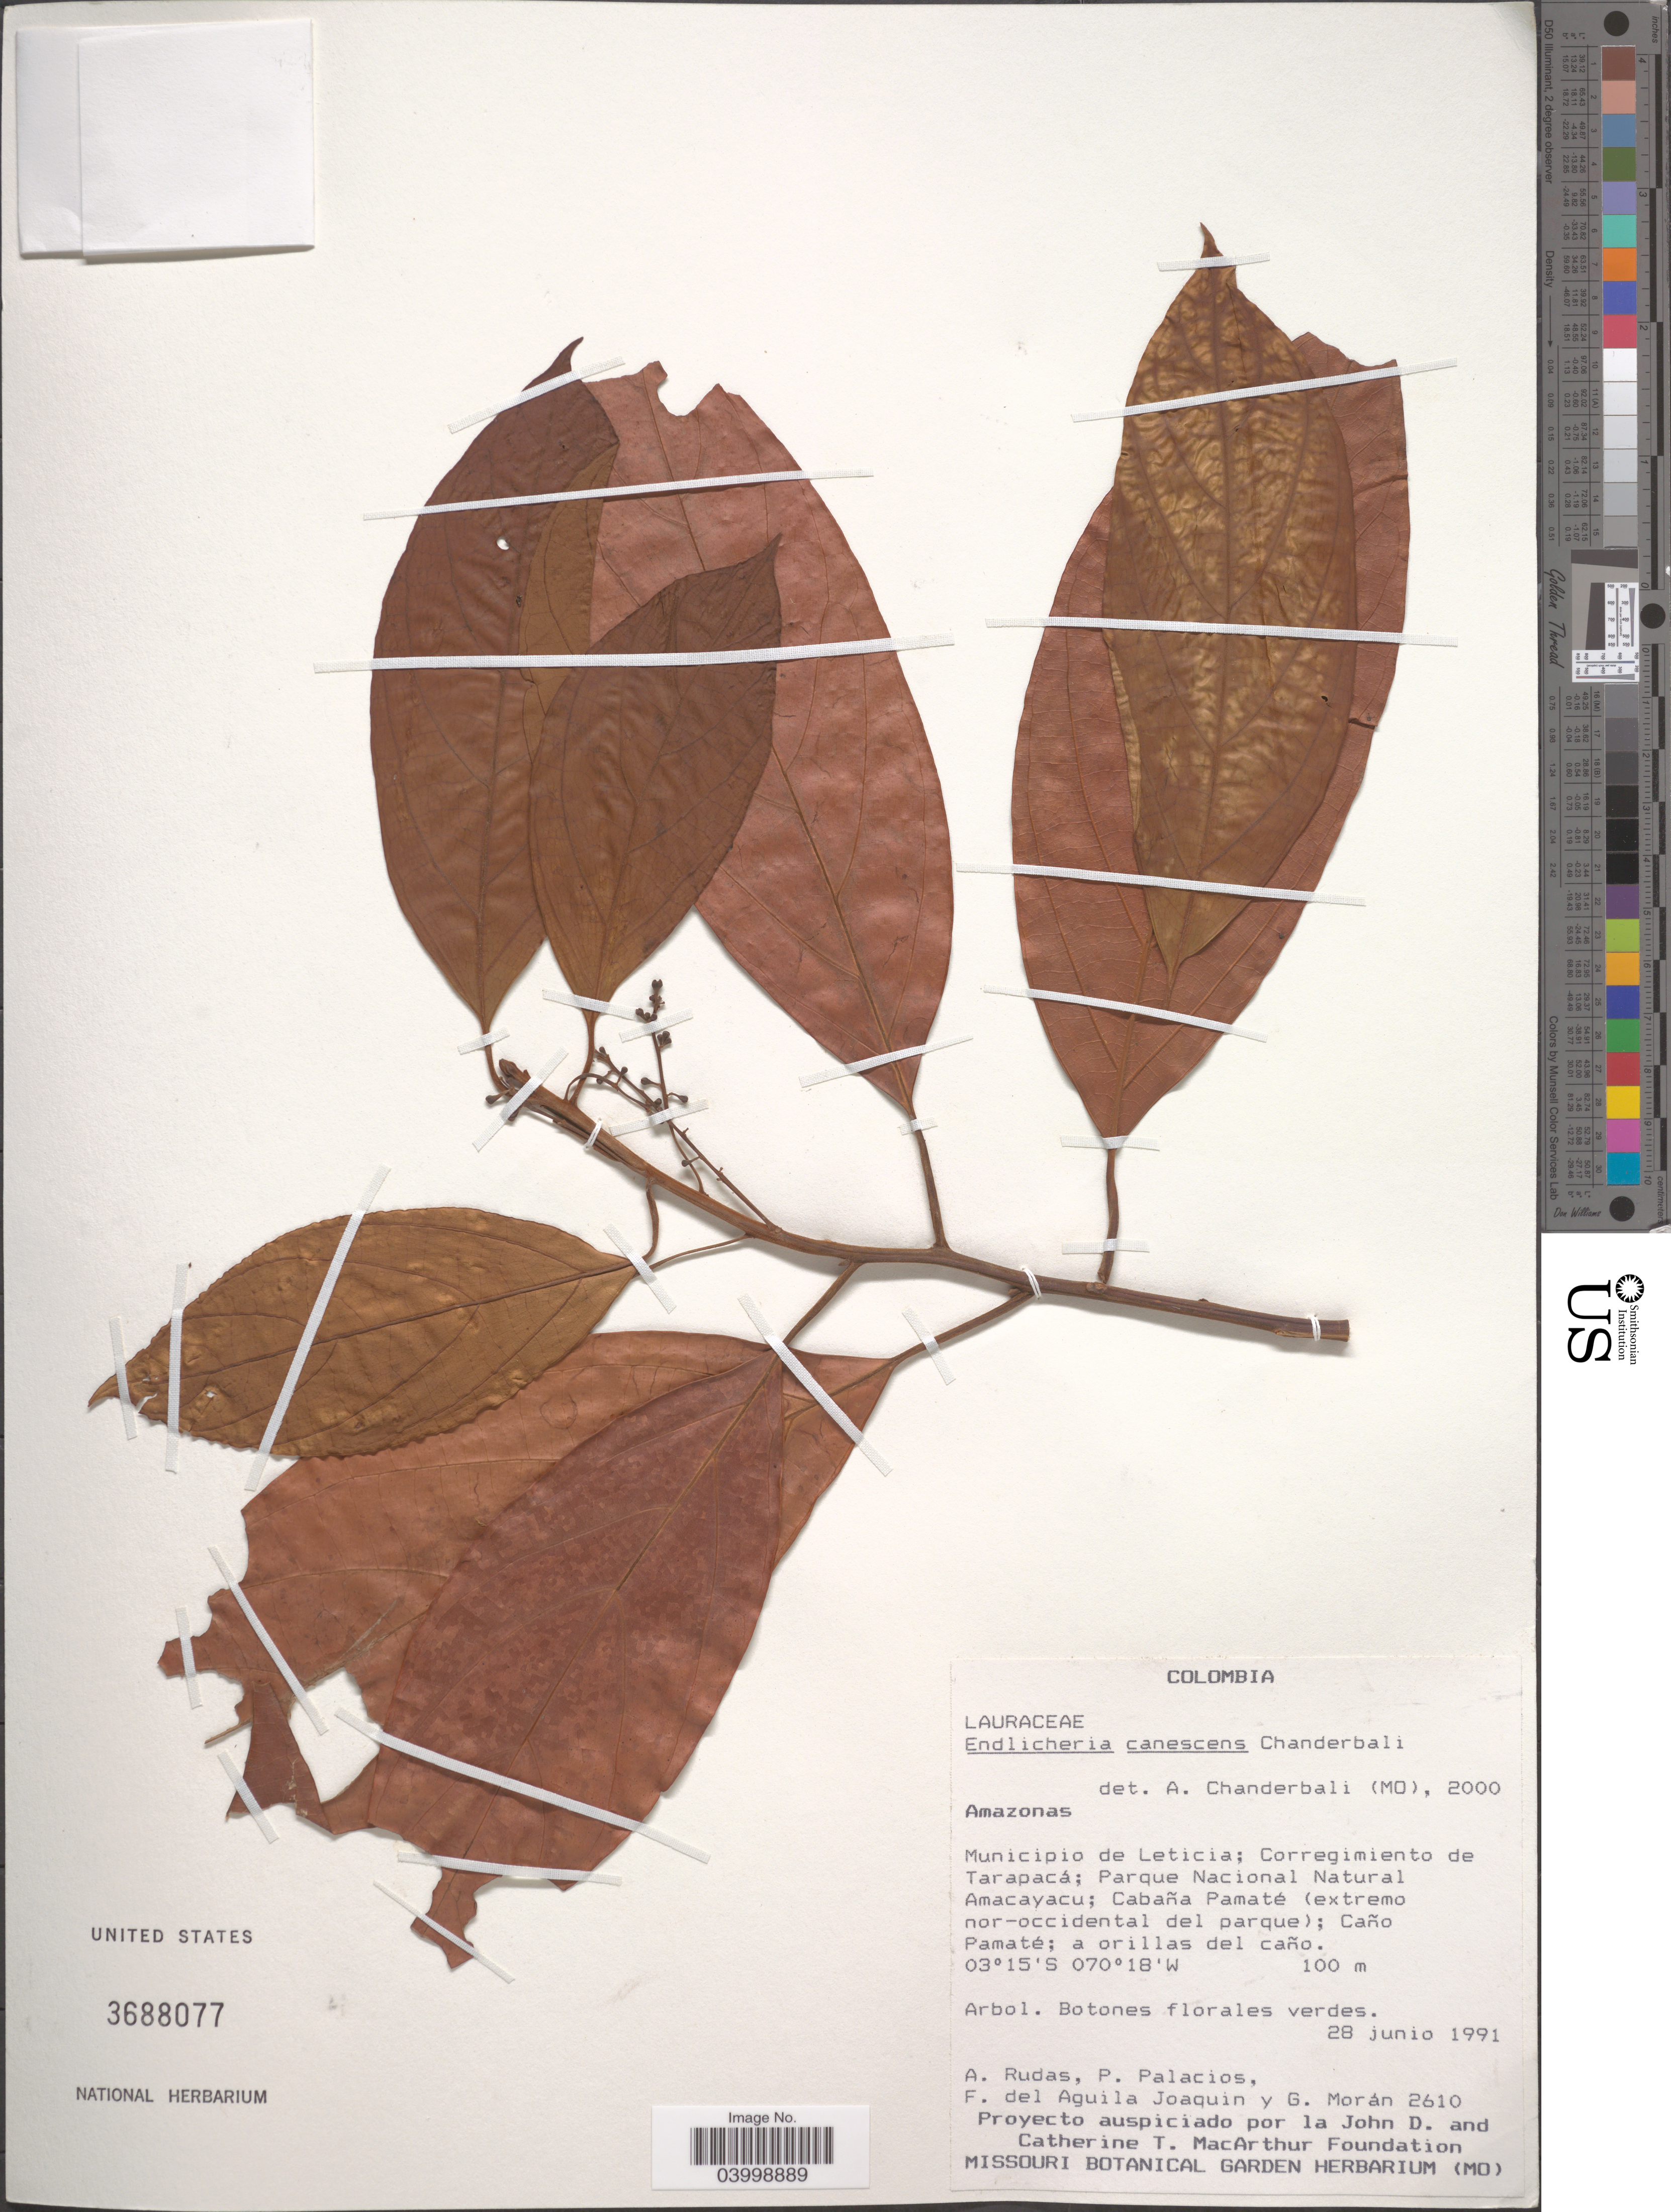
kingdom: Plantae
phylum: Tracheophyta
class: Magnoliopsida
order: Laurales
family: Lauraceae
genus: Endlicheria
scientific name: Endlicheria canescens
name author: Chanderb.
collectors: A. Rudas, P. Palacios, F. Aguila Joaquin & G. Moran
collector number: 2610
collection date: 1991-06-28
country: Colombia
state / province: Amazônas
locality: Municipio de Leticia: Corrgimiento de Tarapacá; Parque Nacional Natural Amacayacu; Cabaña Pamaté (extremo nor-occidental del parque); Caño Pamaté; a orillas del Caño.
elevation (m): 100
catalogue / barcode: US 3688077